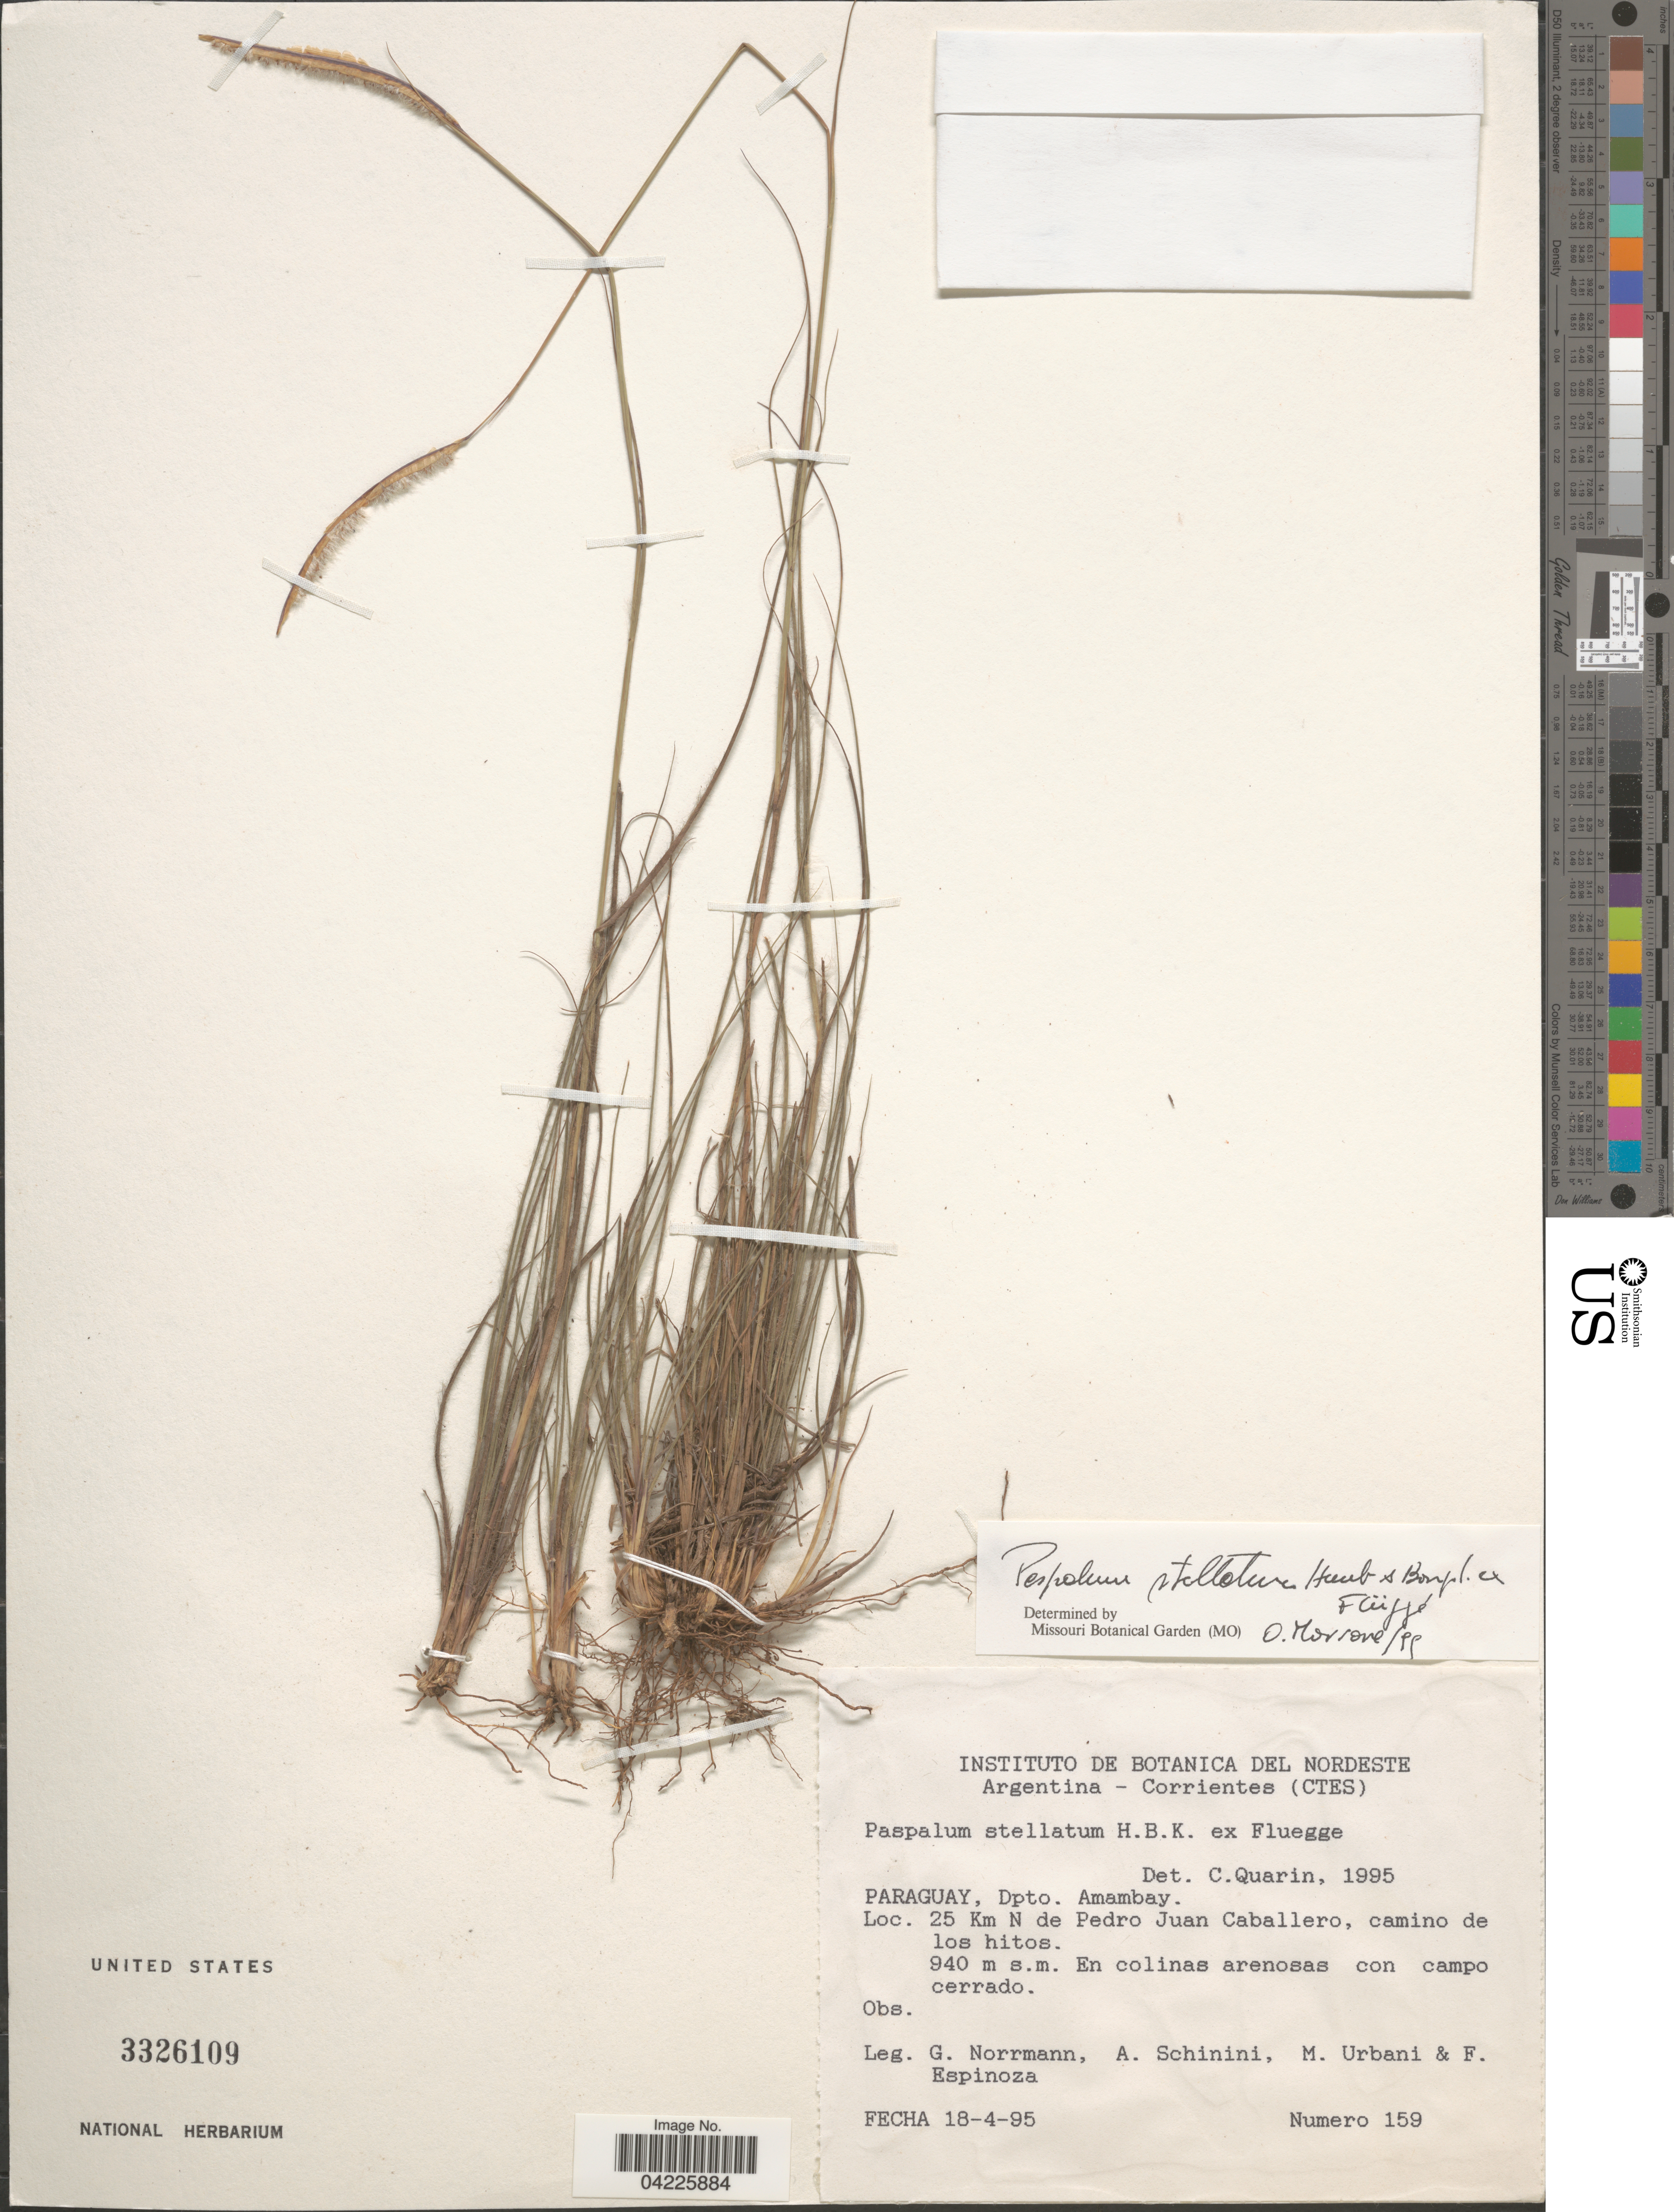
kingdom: Plantae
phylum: Tracheophyta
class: Liliopsida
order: Poales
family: Poaceae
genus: Paspalum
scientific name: Paspalum stellatum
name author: Humb. & Bonpl. ex Flüggé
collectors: G. Norrmann, A. Schinini, M. Urbani & F. Espinoza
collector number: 159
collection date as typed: Transcribed d/m/y: 18/4/95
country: Paraguay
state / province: Amambay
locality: Dpto. Amambay. 25 Km N de Pedro Juan Caballero, camino de los hitos.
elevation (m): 940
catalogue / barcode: US 3326109